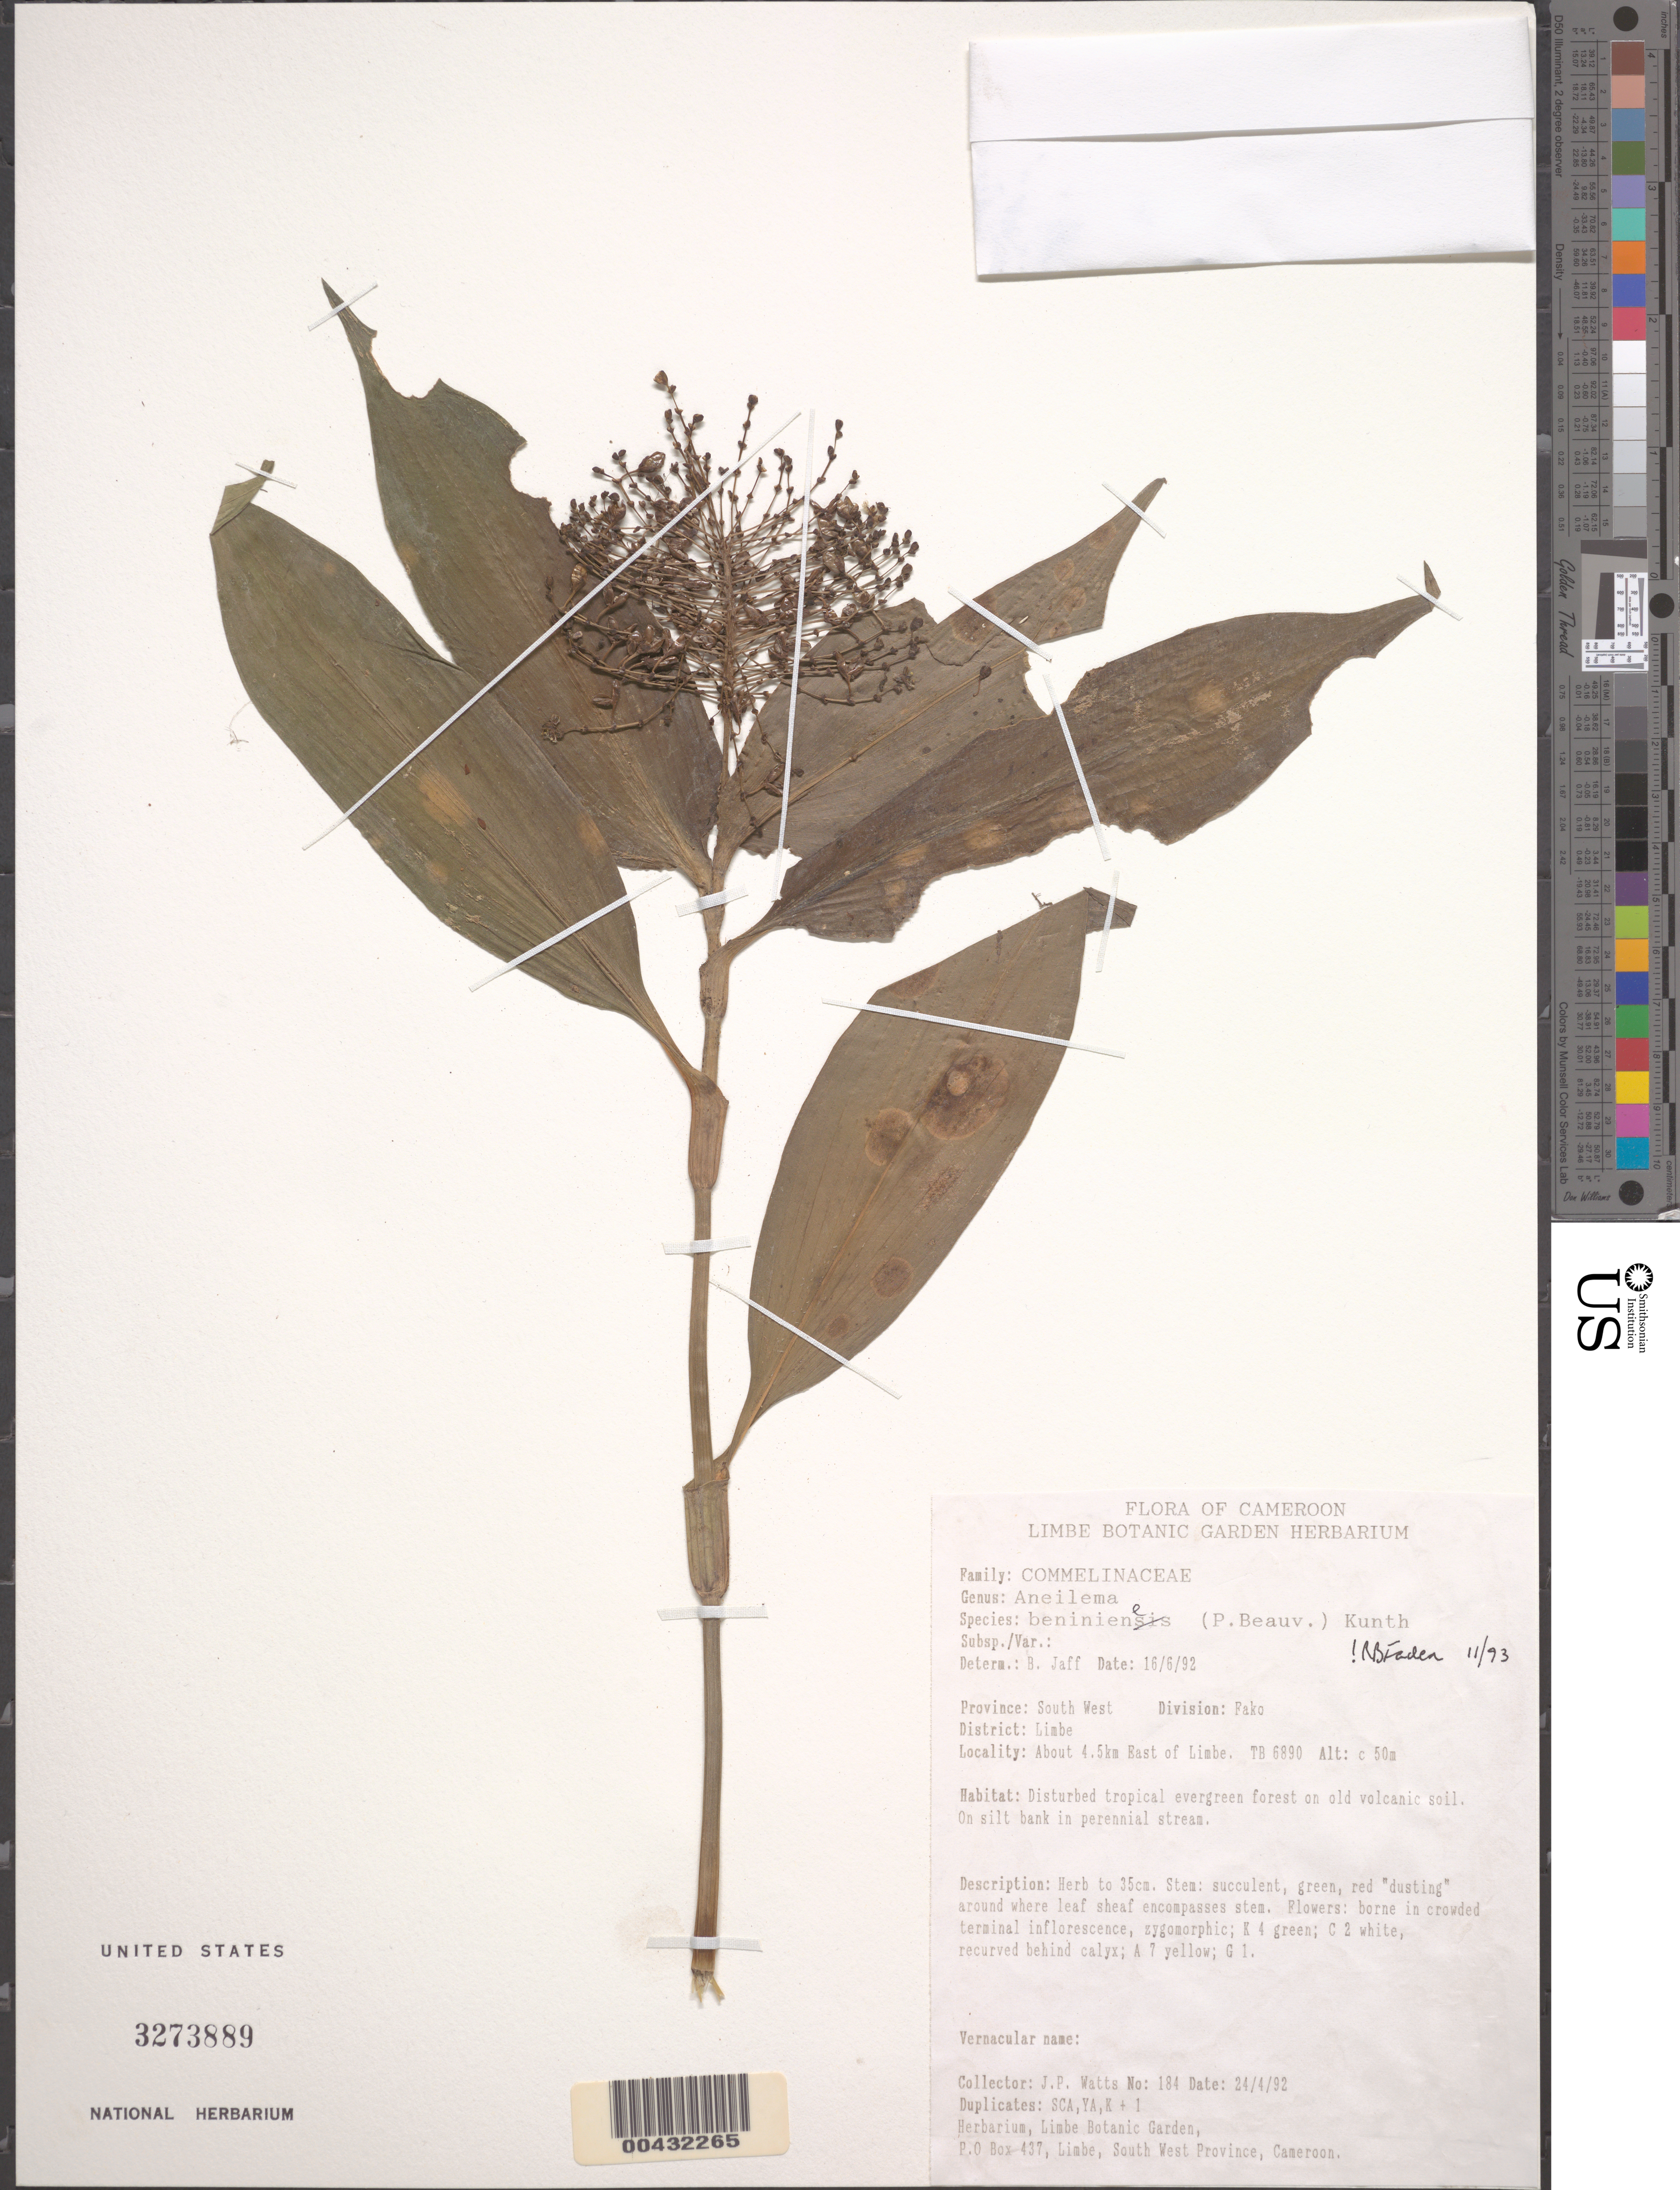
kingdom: Plantae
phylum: Tracheophyta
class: Liliopsida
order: Commelinales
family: Commelinaceae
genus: Aneilema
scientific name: Aneilema beniniense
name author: (P. Beauv.) Kunth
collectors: J. P. Watts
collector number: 184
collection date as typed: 24 Apr 1992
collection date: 1992-04-24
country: Cameroon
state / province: Sud-Ouest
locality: Fako, limbe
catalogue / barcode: US 3273889